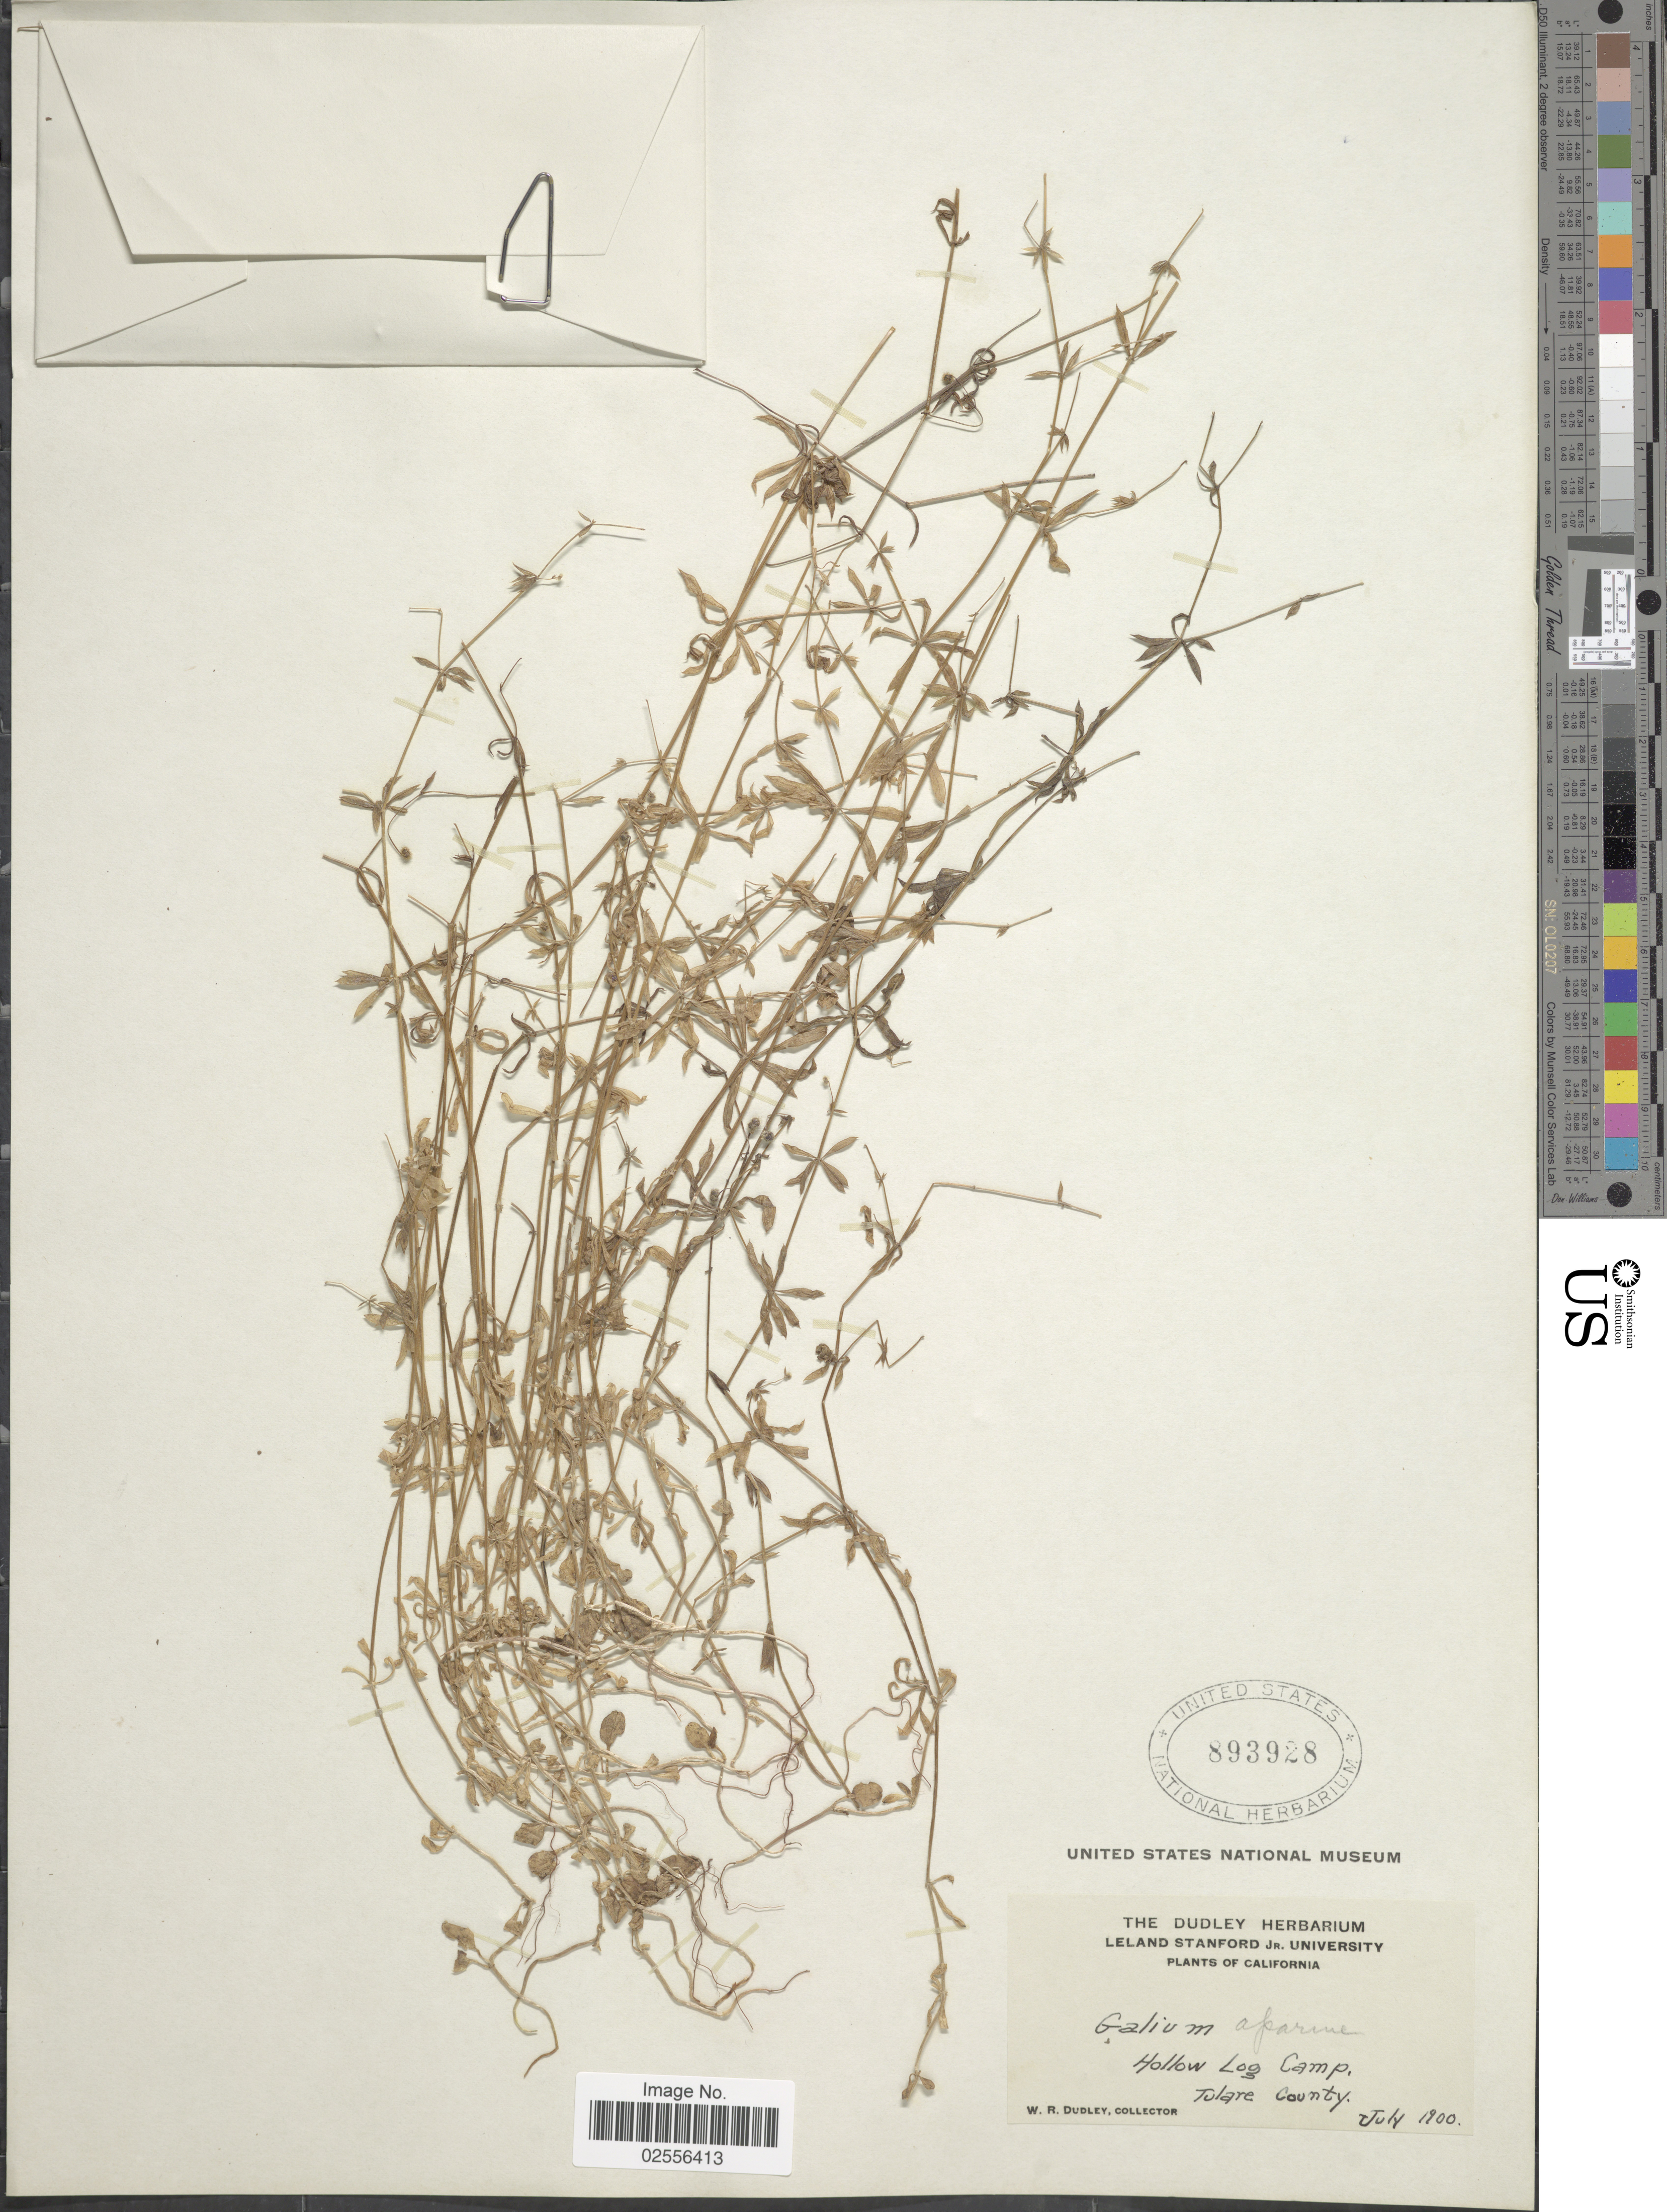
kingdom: Plantae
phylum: Tracheophyta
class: Magnoliopsida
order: Gentianales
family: Rubiaceae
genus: Galium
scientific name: Galium aparine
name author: L.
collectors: W. Dudley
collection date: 1900-07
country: United States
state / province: California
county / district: Tulare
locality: Hollow Log Camp, Tulare County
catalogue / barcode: US 893928